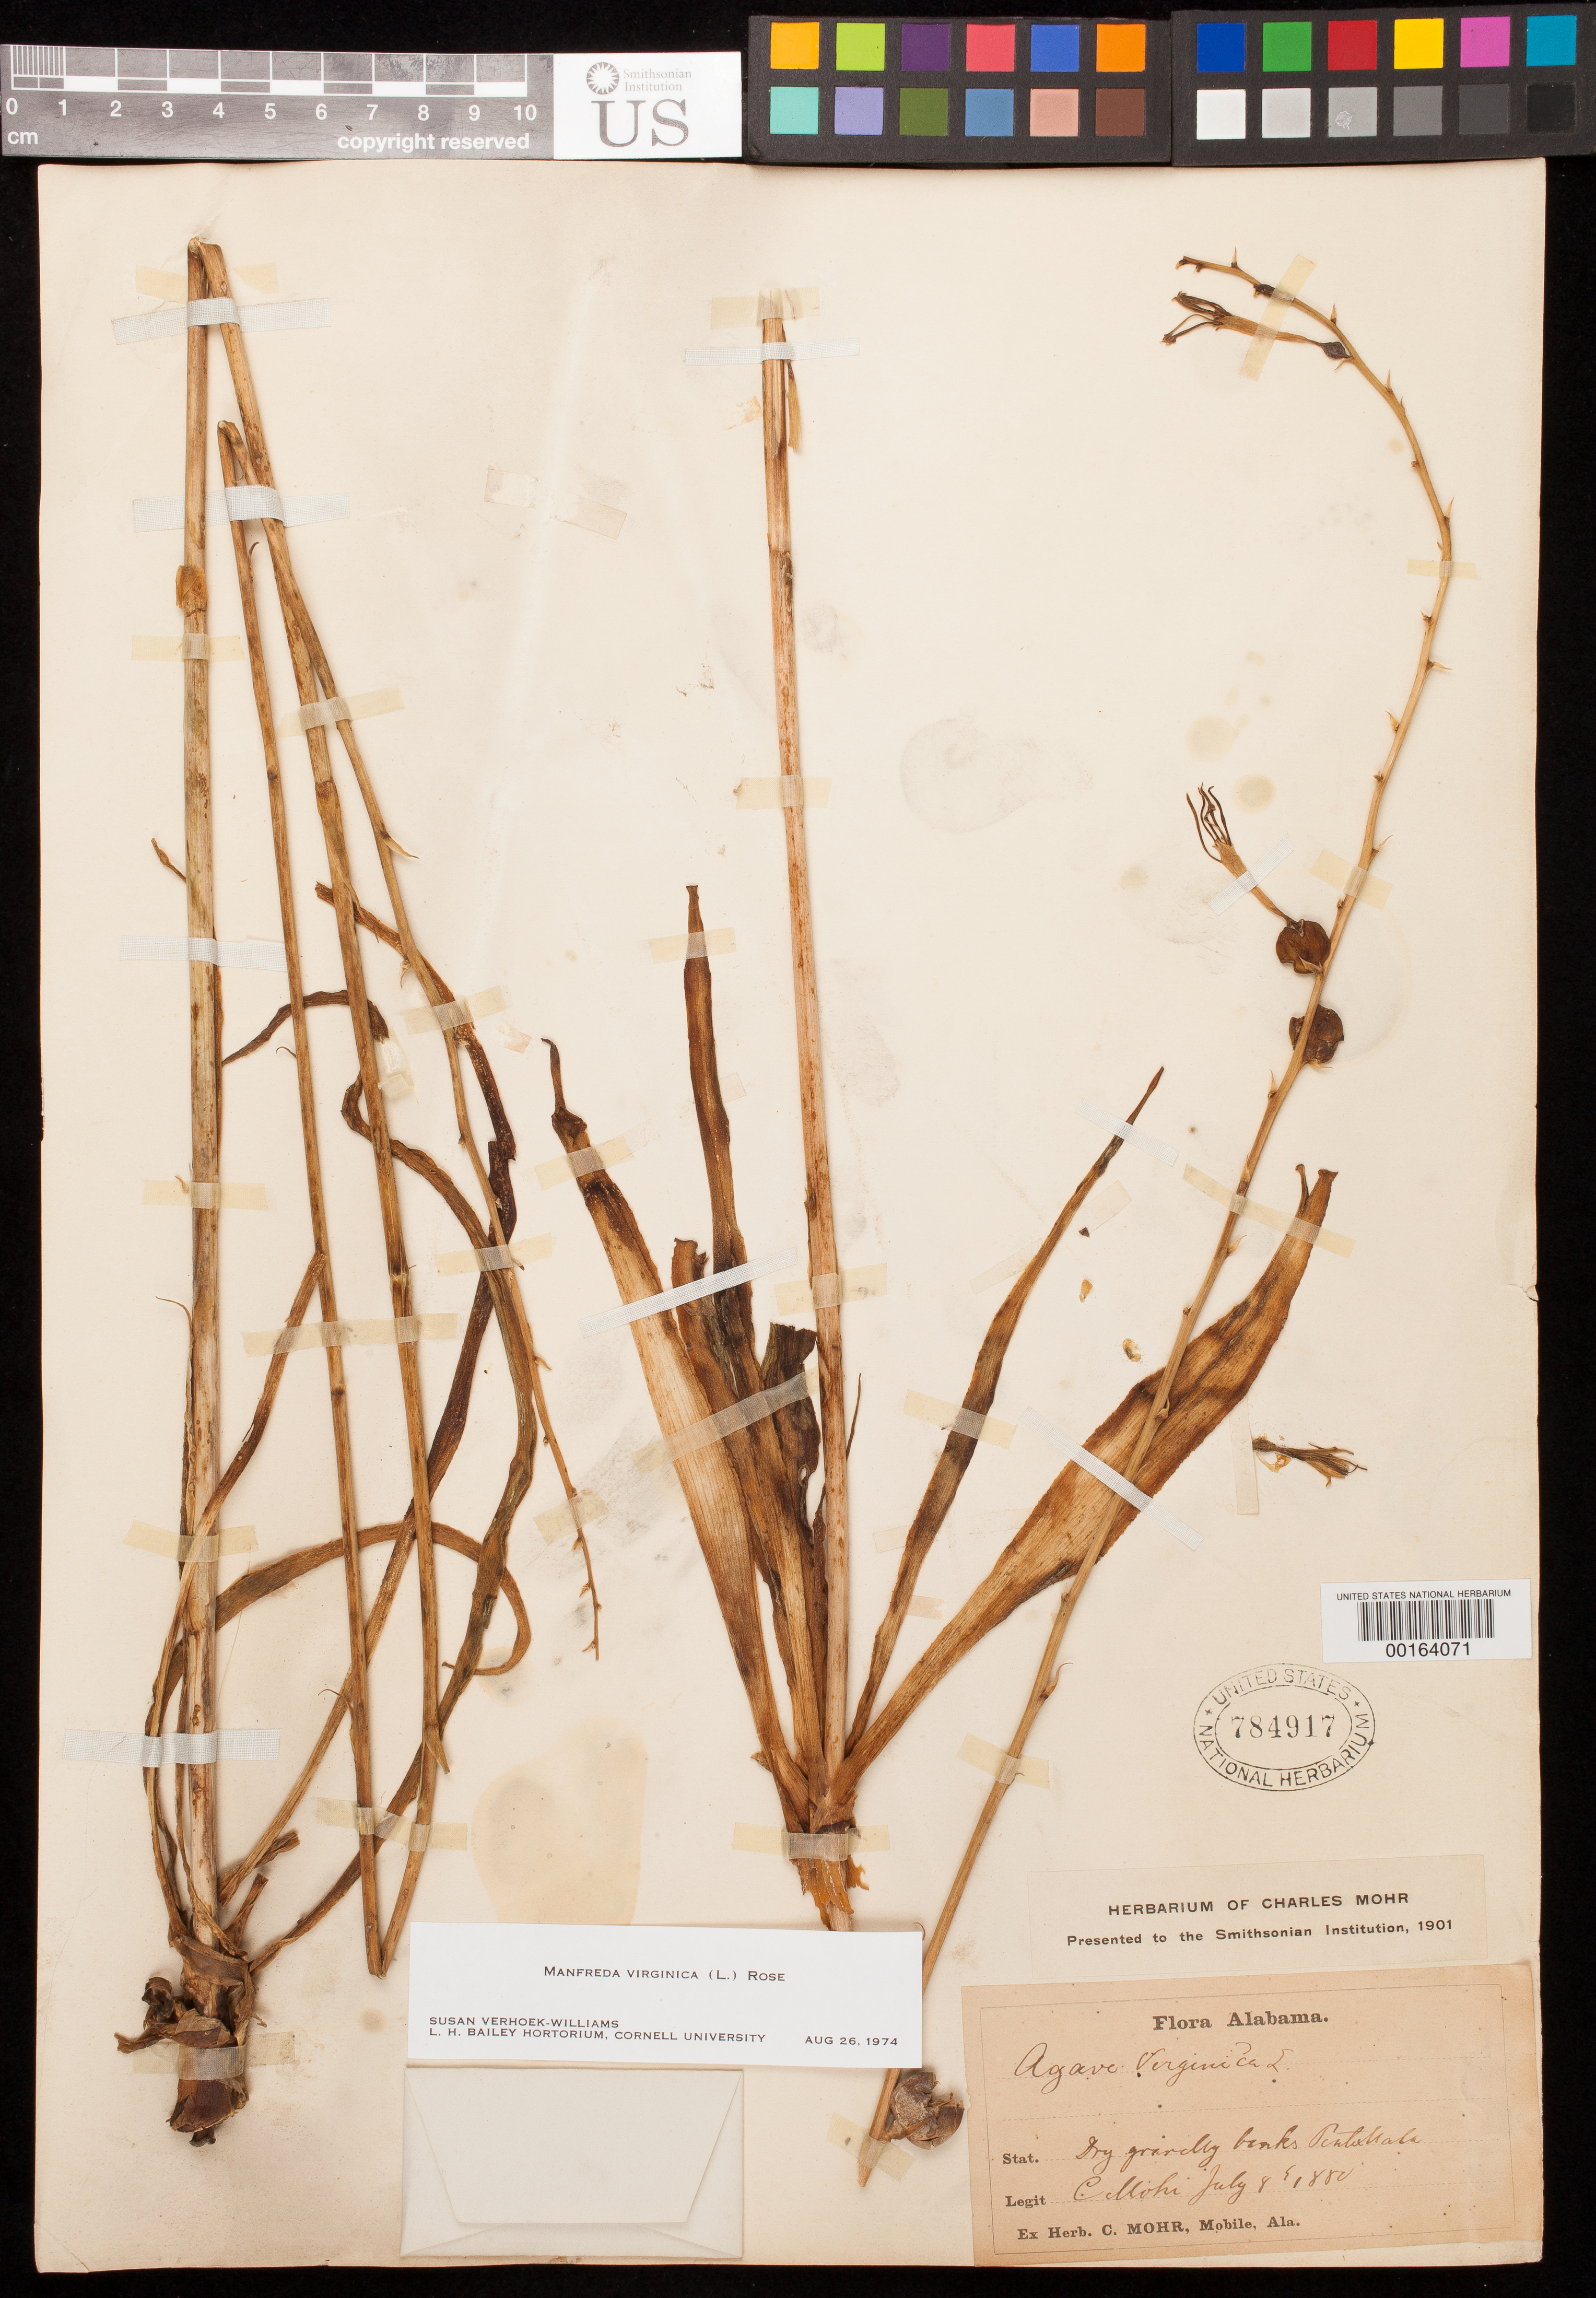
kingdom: Plantae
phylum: Tracheophyta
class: Liliopsida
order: Asparagales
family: Asparagaceae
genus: Manfreda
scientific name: Manfreda virginica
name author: (L.) Salisb. ex Rose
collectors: C. T. Mohr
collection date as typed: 08 Jul 1880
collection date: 1880-07-08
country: United States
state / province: Alabama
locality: Pentahala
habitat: Dry gravely banks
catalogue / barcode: US 784917